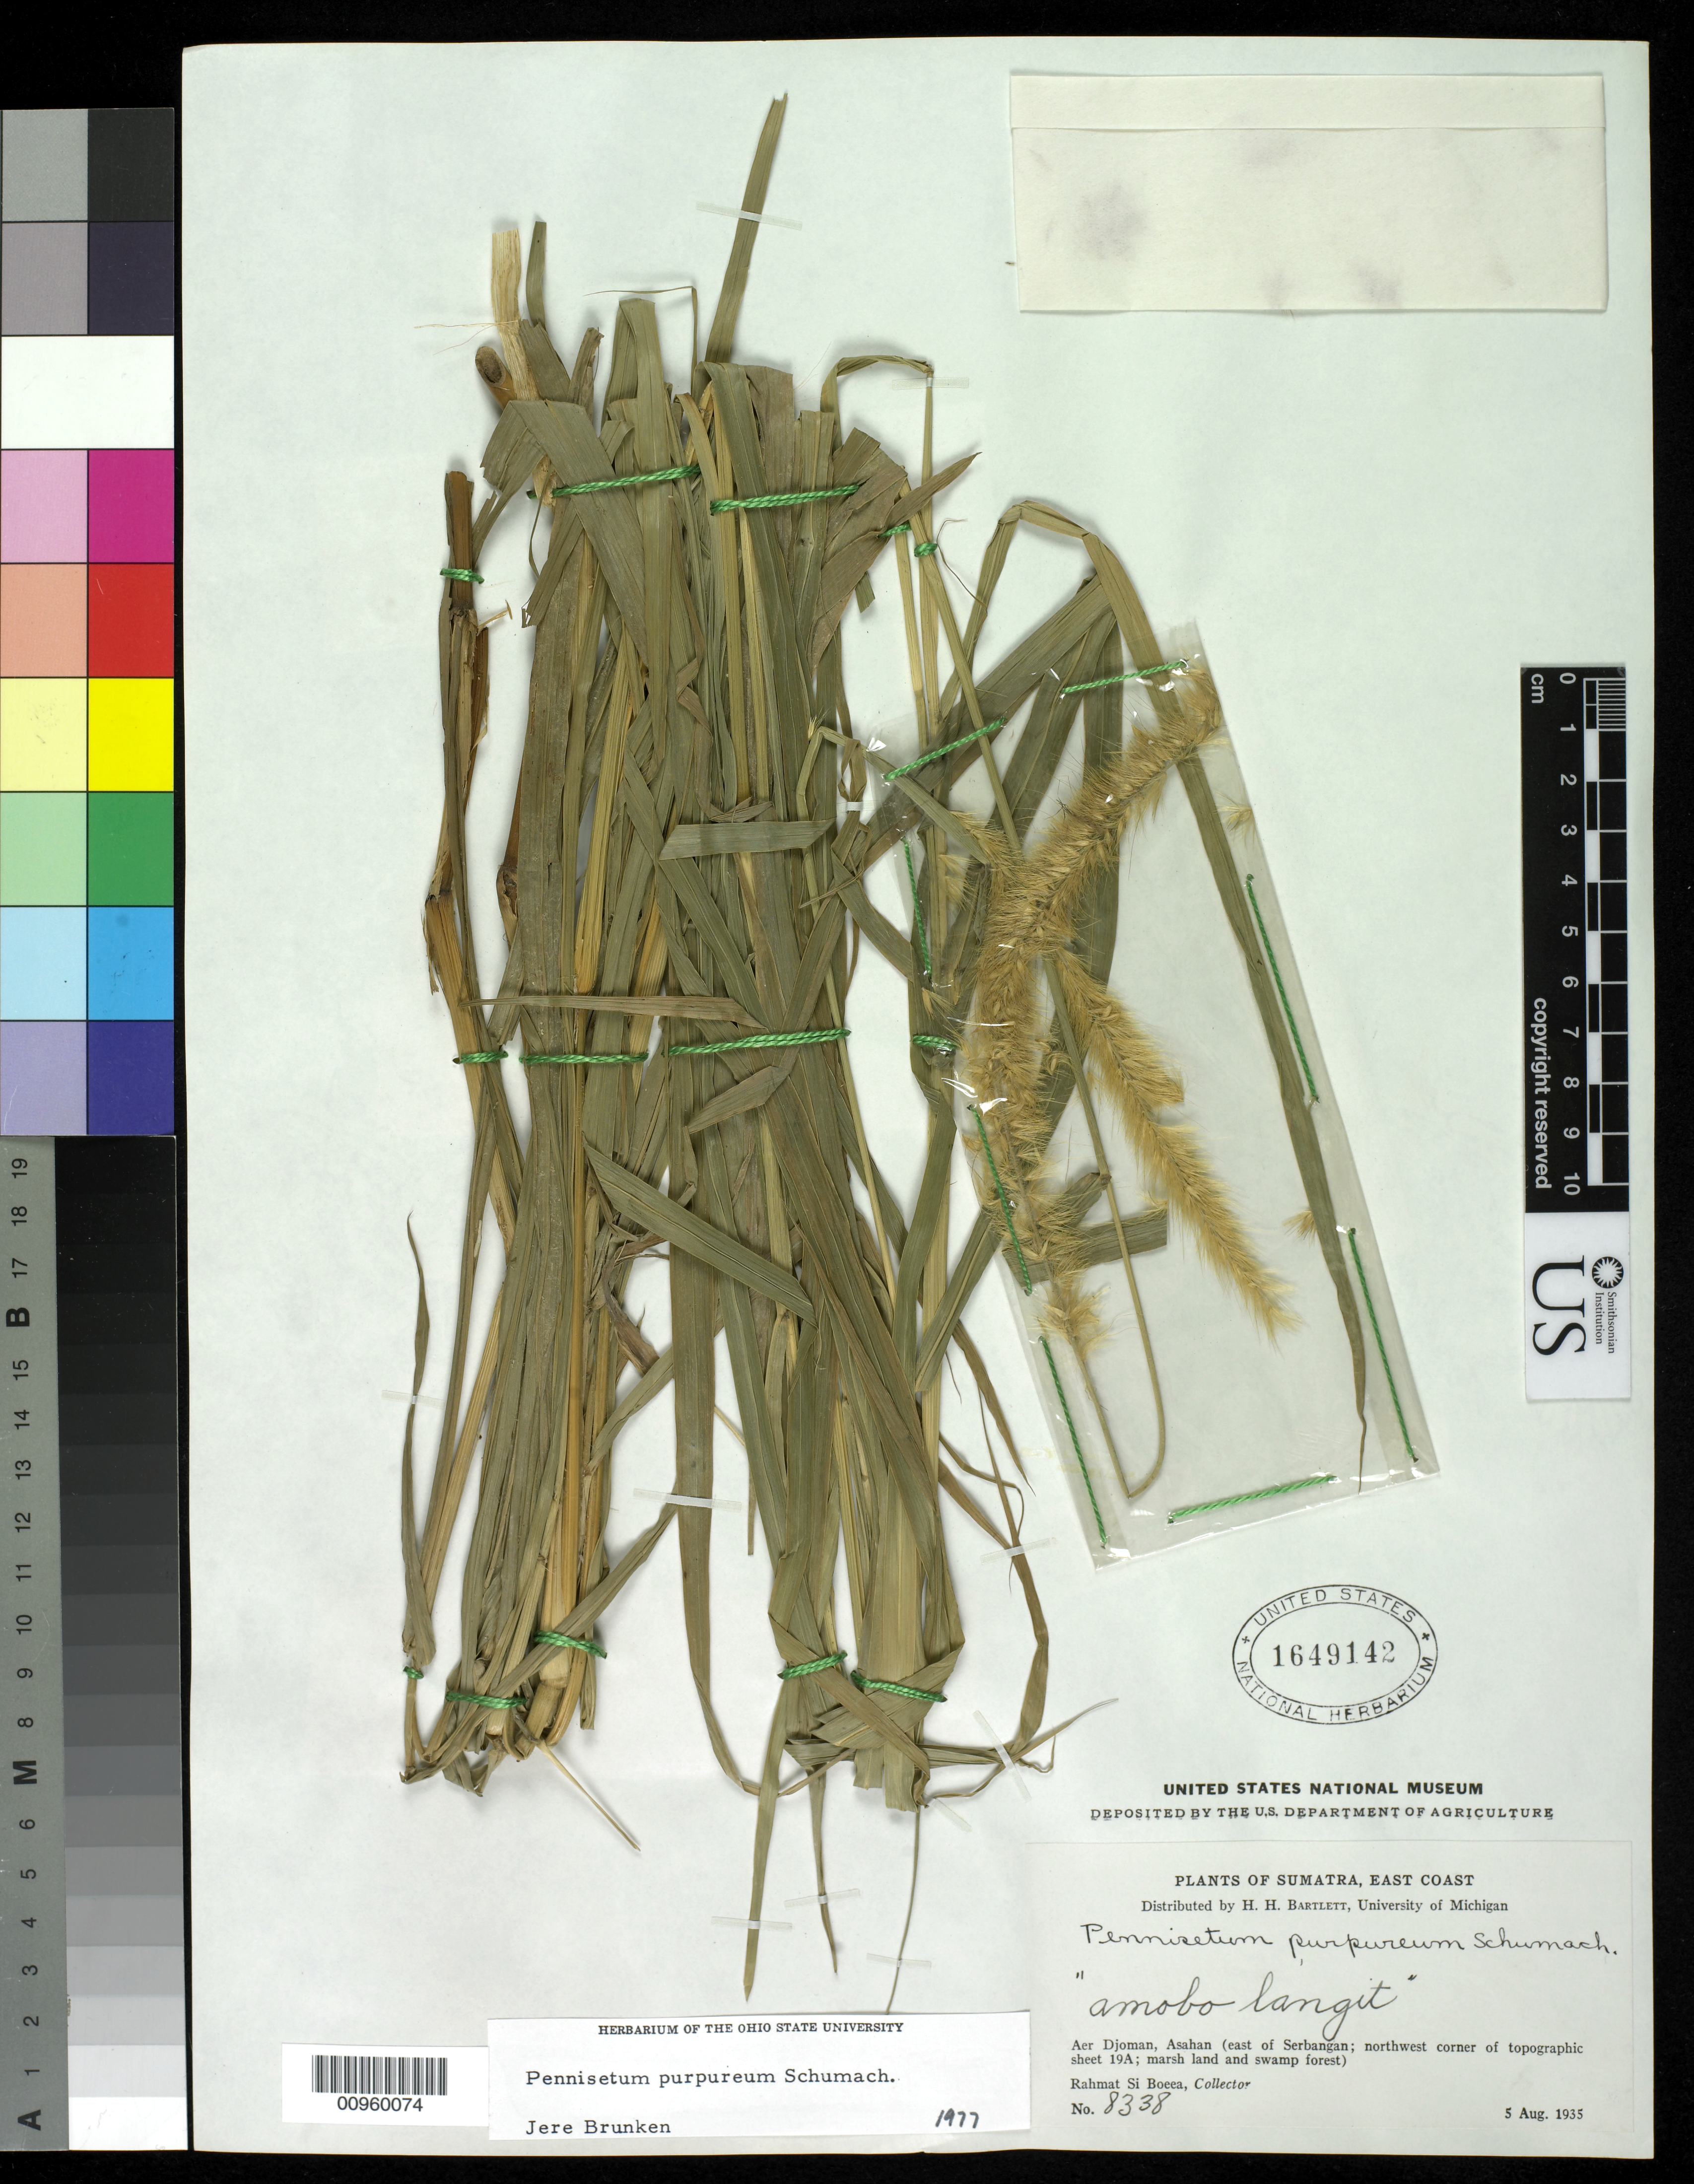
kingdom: Plantae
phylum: Tracheophyta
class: Liliopsida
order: Poales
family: Poaceae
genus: Cenchrus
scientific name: Cenchrus polystachios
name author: (L.) Morrone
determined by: Poaceae Reorganization Project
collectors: Rahmat Si Boeea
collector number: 8338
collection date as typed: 05 Aug 1935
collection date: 1935-08-05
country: Indonesia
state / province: Sumatra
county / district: Aceh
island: Sumatra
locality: Aer Djoman, Asahan (E of Serbangan)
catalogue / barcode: US 1649142